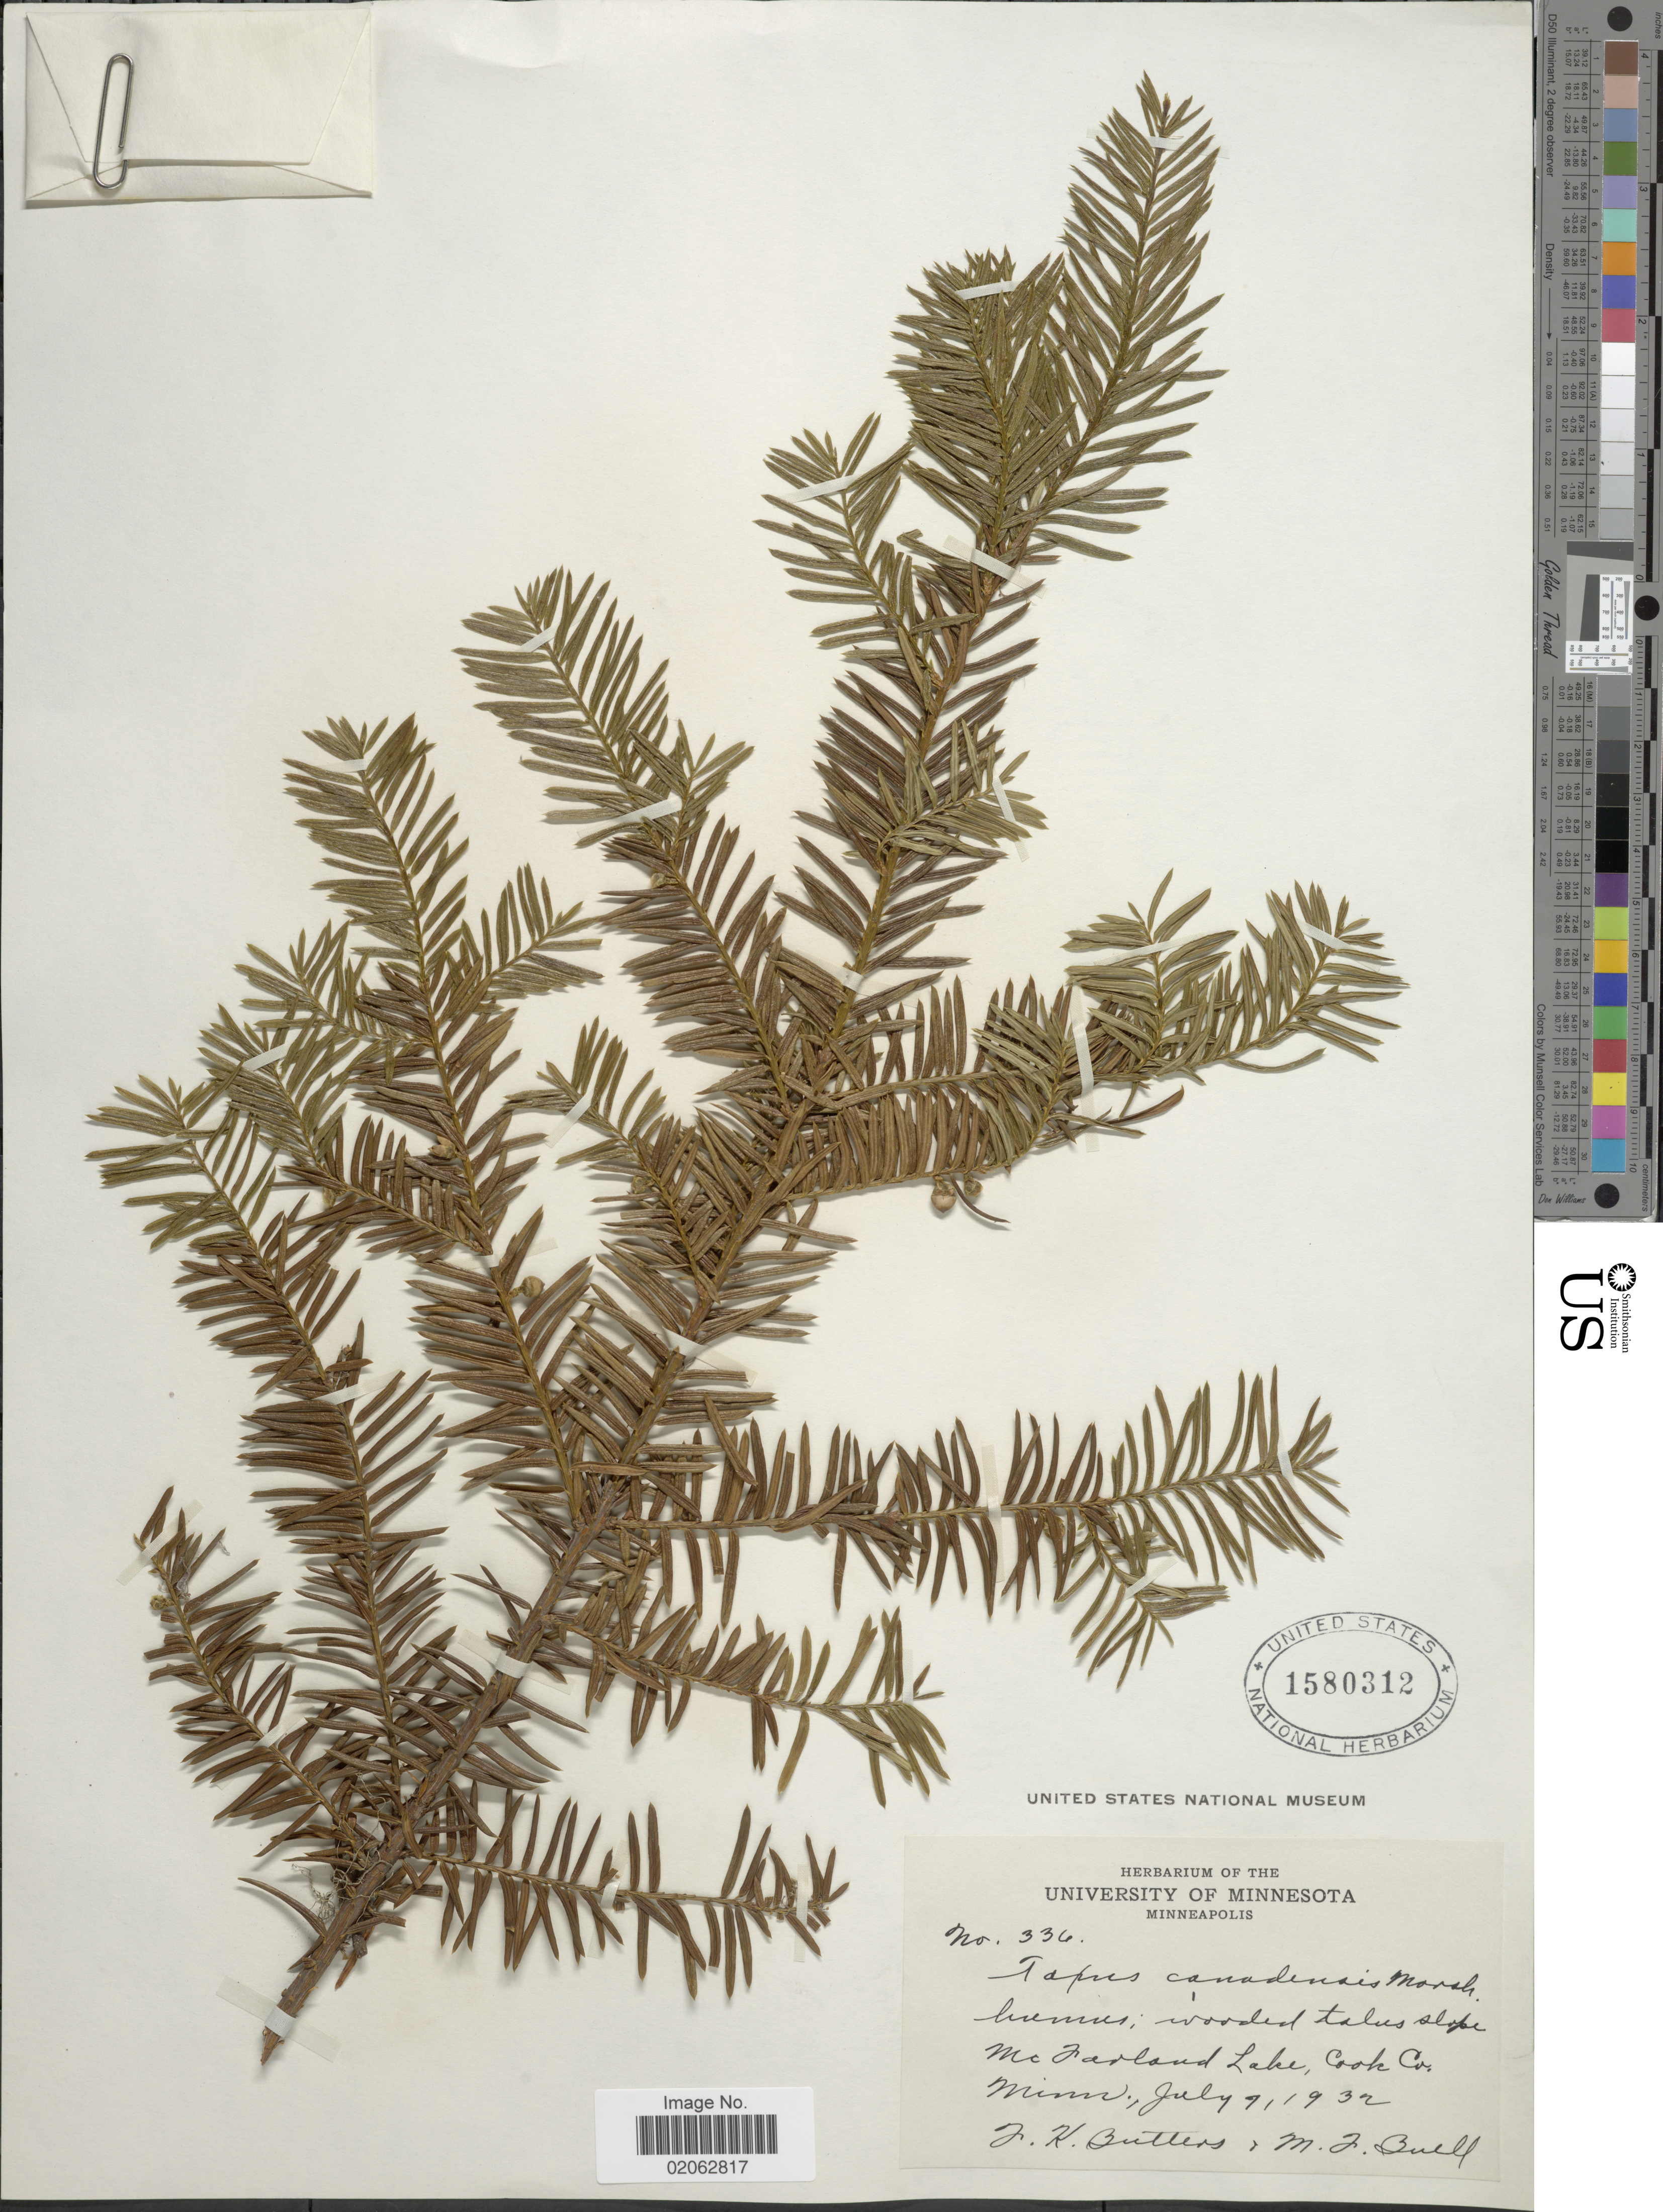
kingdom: Plantae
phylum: Tracheophyta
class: Pinopsida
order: Pinales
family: Taxaceae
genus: Taxus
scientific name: Taxus canadensis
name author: Marshall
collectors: J. Butters & M. Buell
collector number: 336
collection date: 1932-07-07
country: United States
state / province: Minnesota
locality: McFarland Lake, Cook Co.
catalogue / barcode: US 1580312